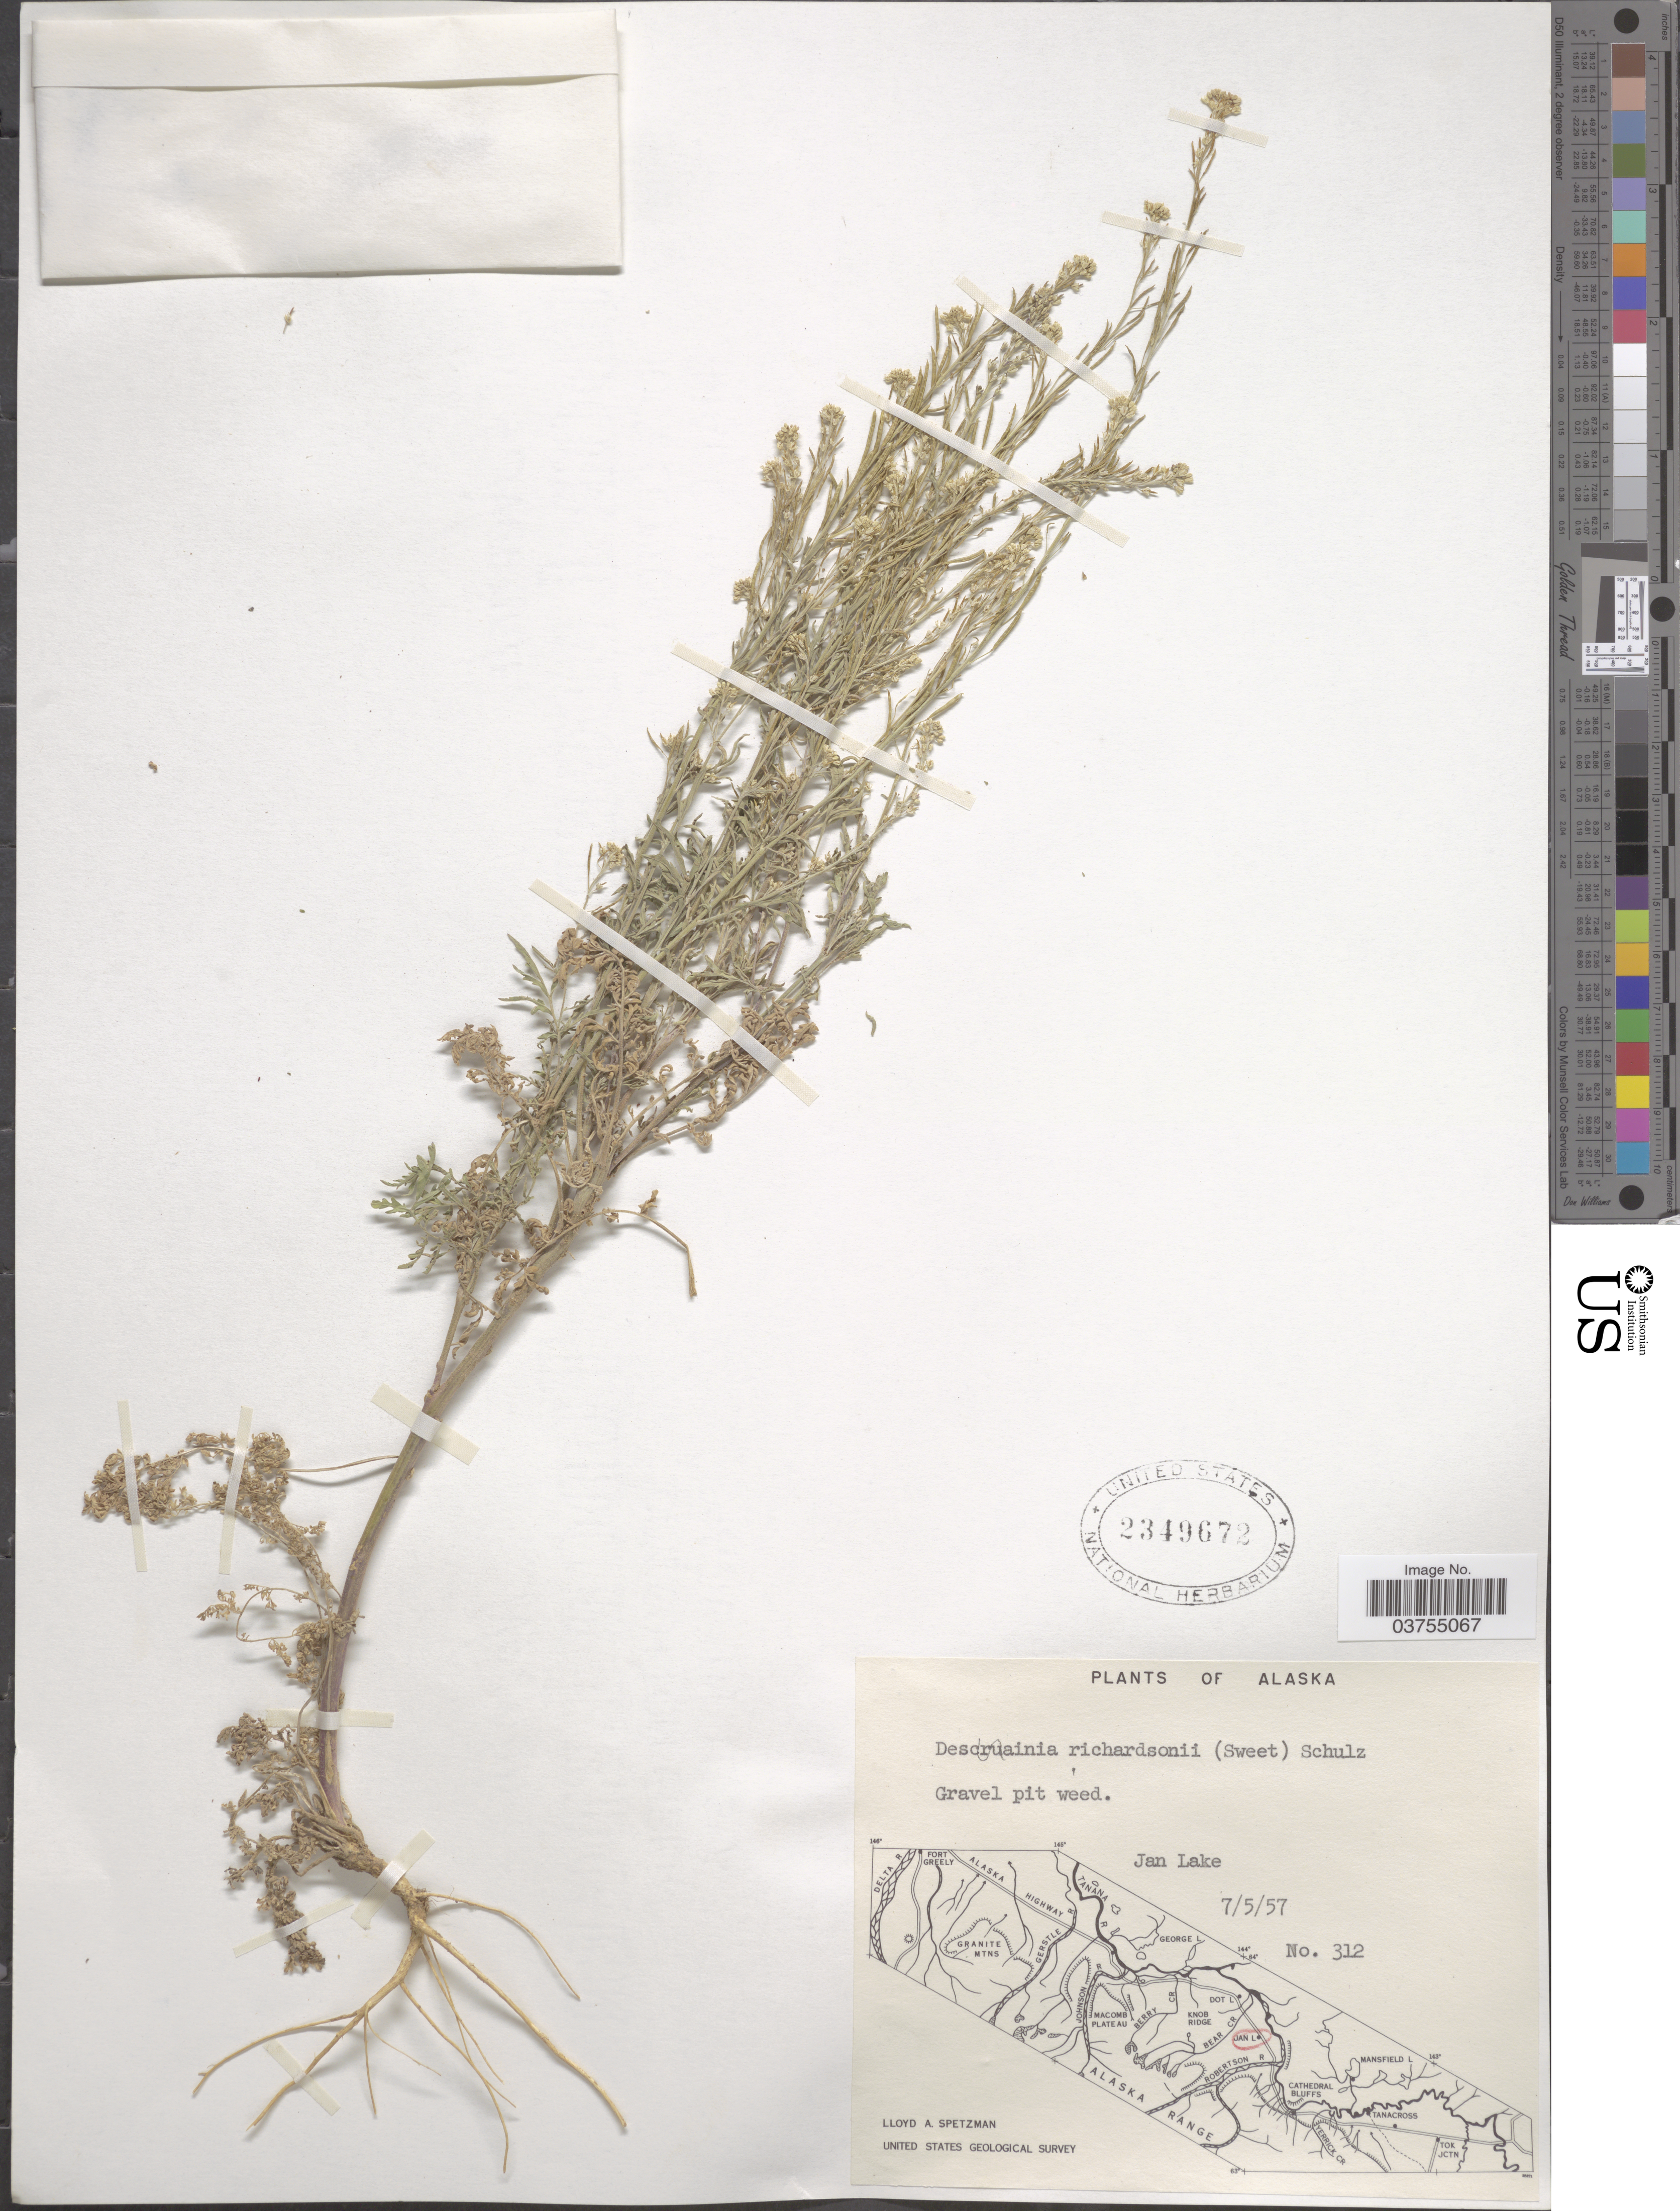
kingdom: Plantae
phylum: Tracheophyta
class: Magnoliopsida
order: Brassicales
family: Brassicaceae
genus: Descurainia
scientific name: Descurainia richardsonii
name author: (C.A. Mey.) O.E. Schulz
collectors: L. Spetzman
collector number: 312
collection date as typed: Transcribed d/m/y: 5/7/57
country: United States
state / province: Alaska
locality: Jan Lake.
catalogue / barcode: US 2349672